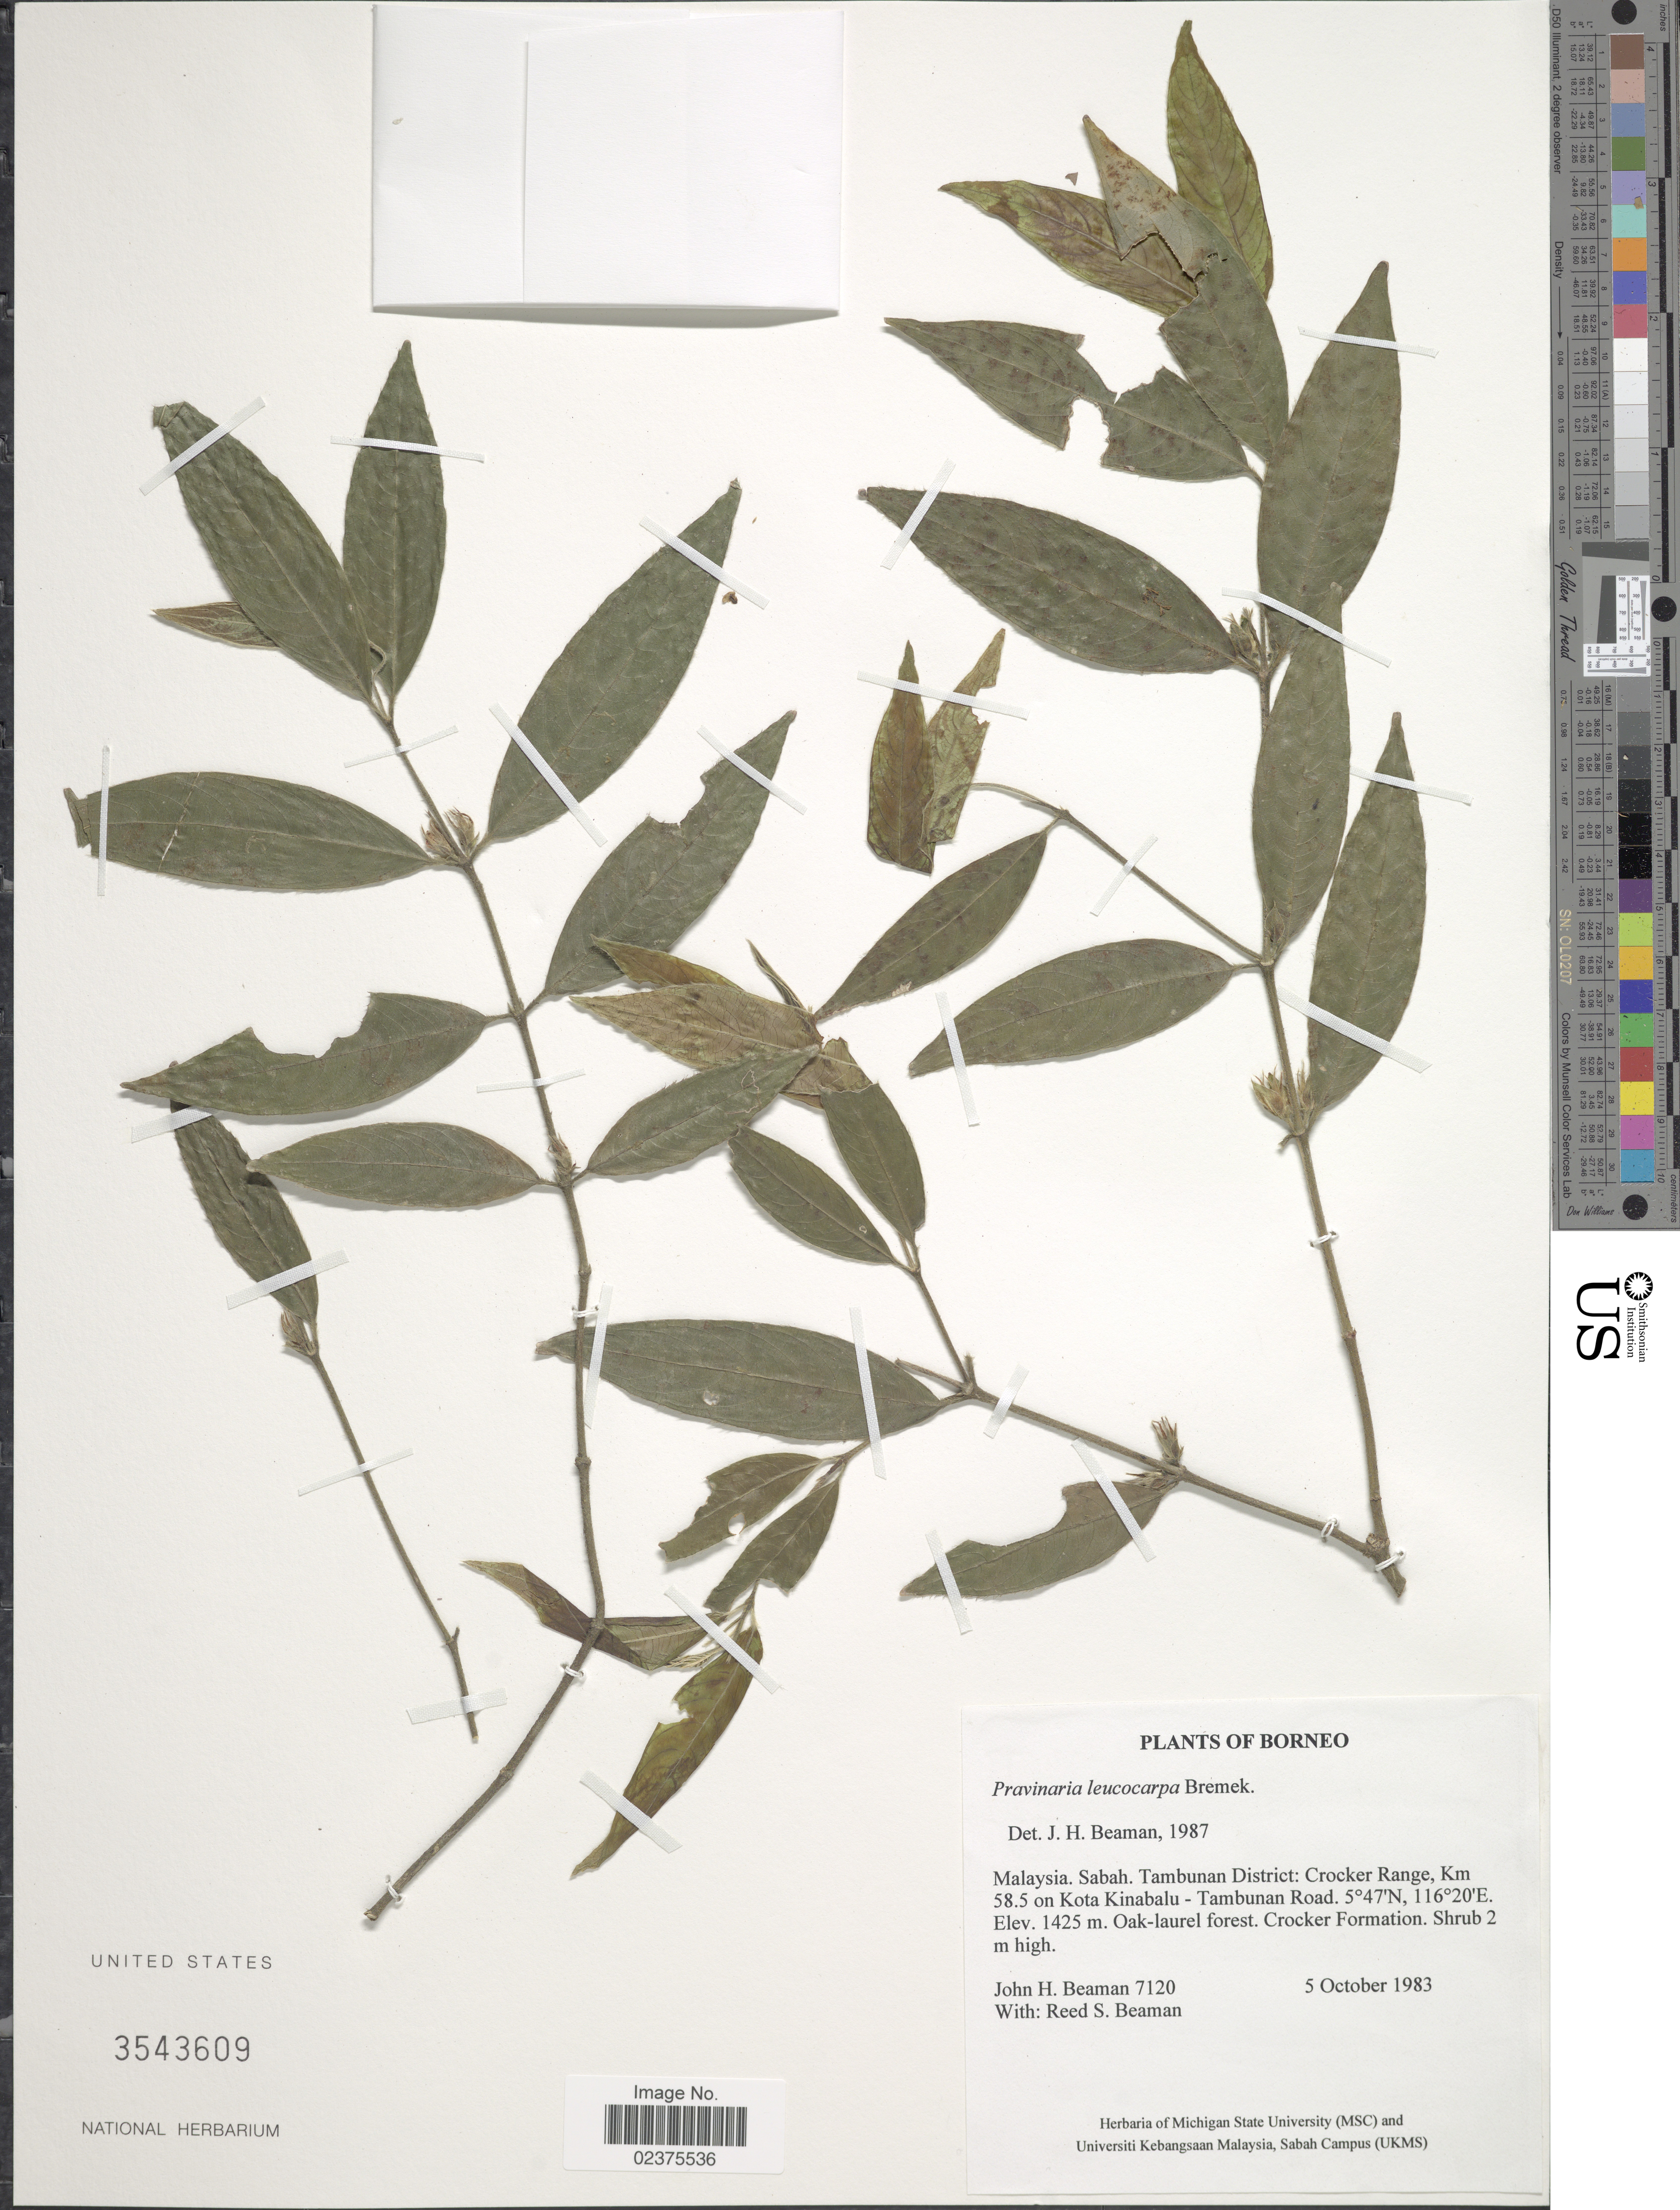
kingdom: Plantae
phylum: Tracheophyta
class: Magnoliopsida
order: Gentianales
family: Rubiaceae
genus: Praravinia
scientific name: Praravinia leucocarpa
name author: Bremek.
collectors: J. H. Beaman & R. S. Beaman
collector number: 7120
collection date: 1983-10-05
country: Malaysia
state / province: Sabah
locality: Malaysia, Sabah,Tambunan District: Crocker Range, Km 58.5 on Kota Kinabalu-Tambunan Road, Borneo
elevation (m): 1425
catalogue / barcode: US 3543609